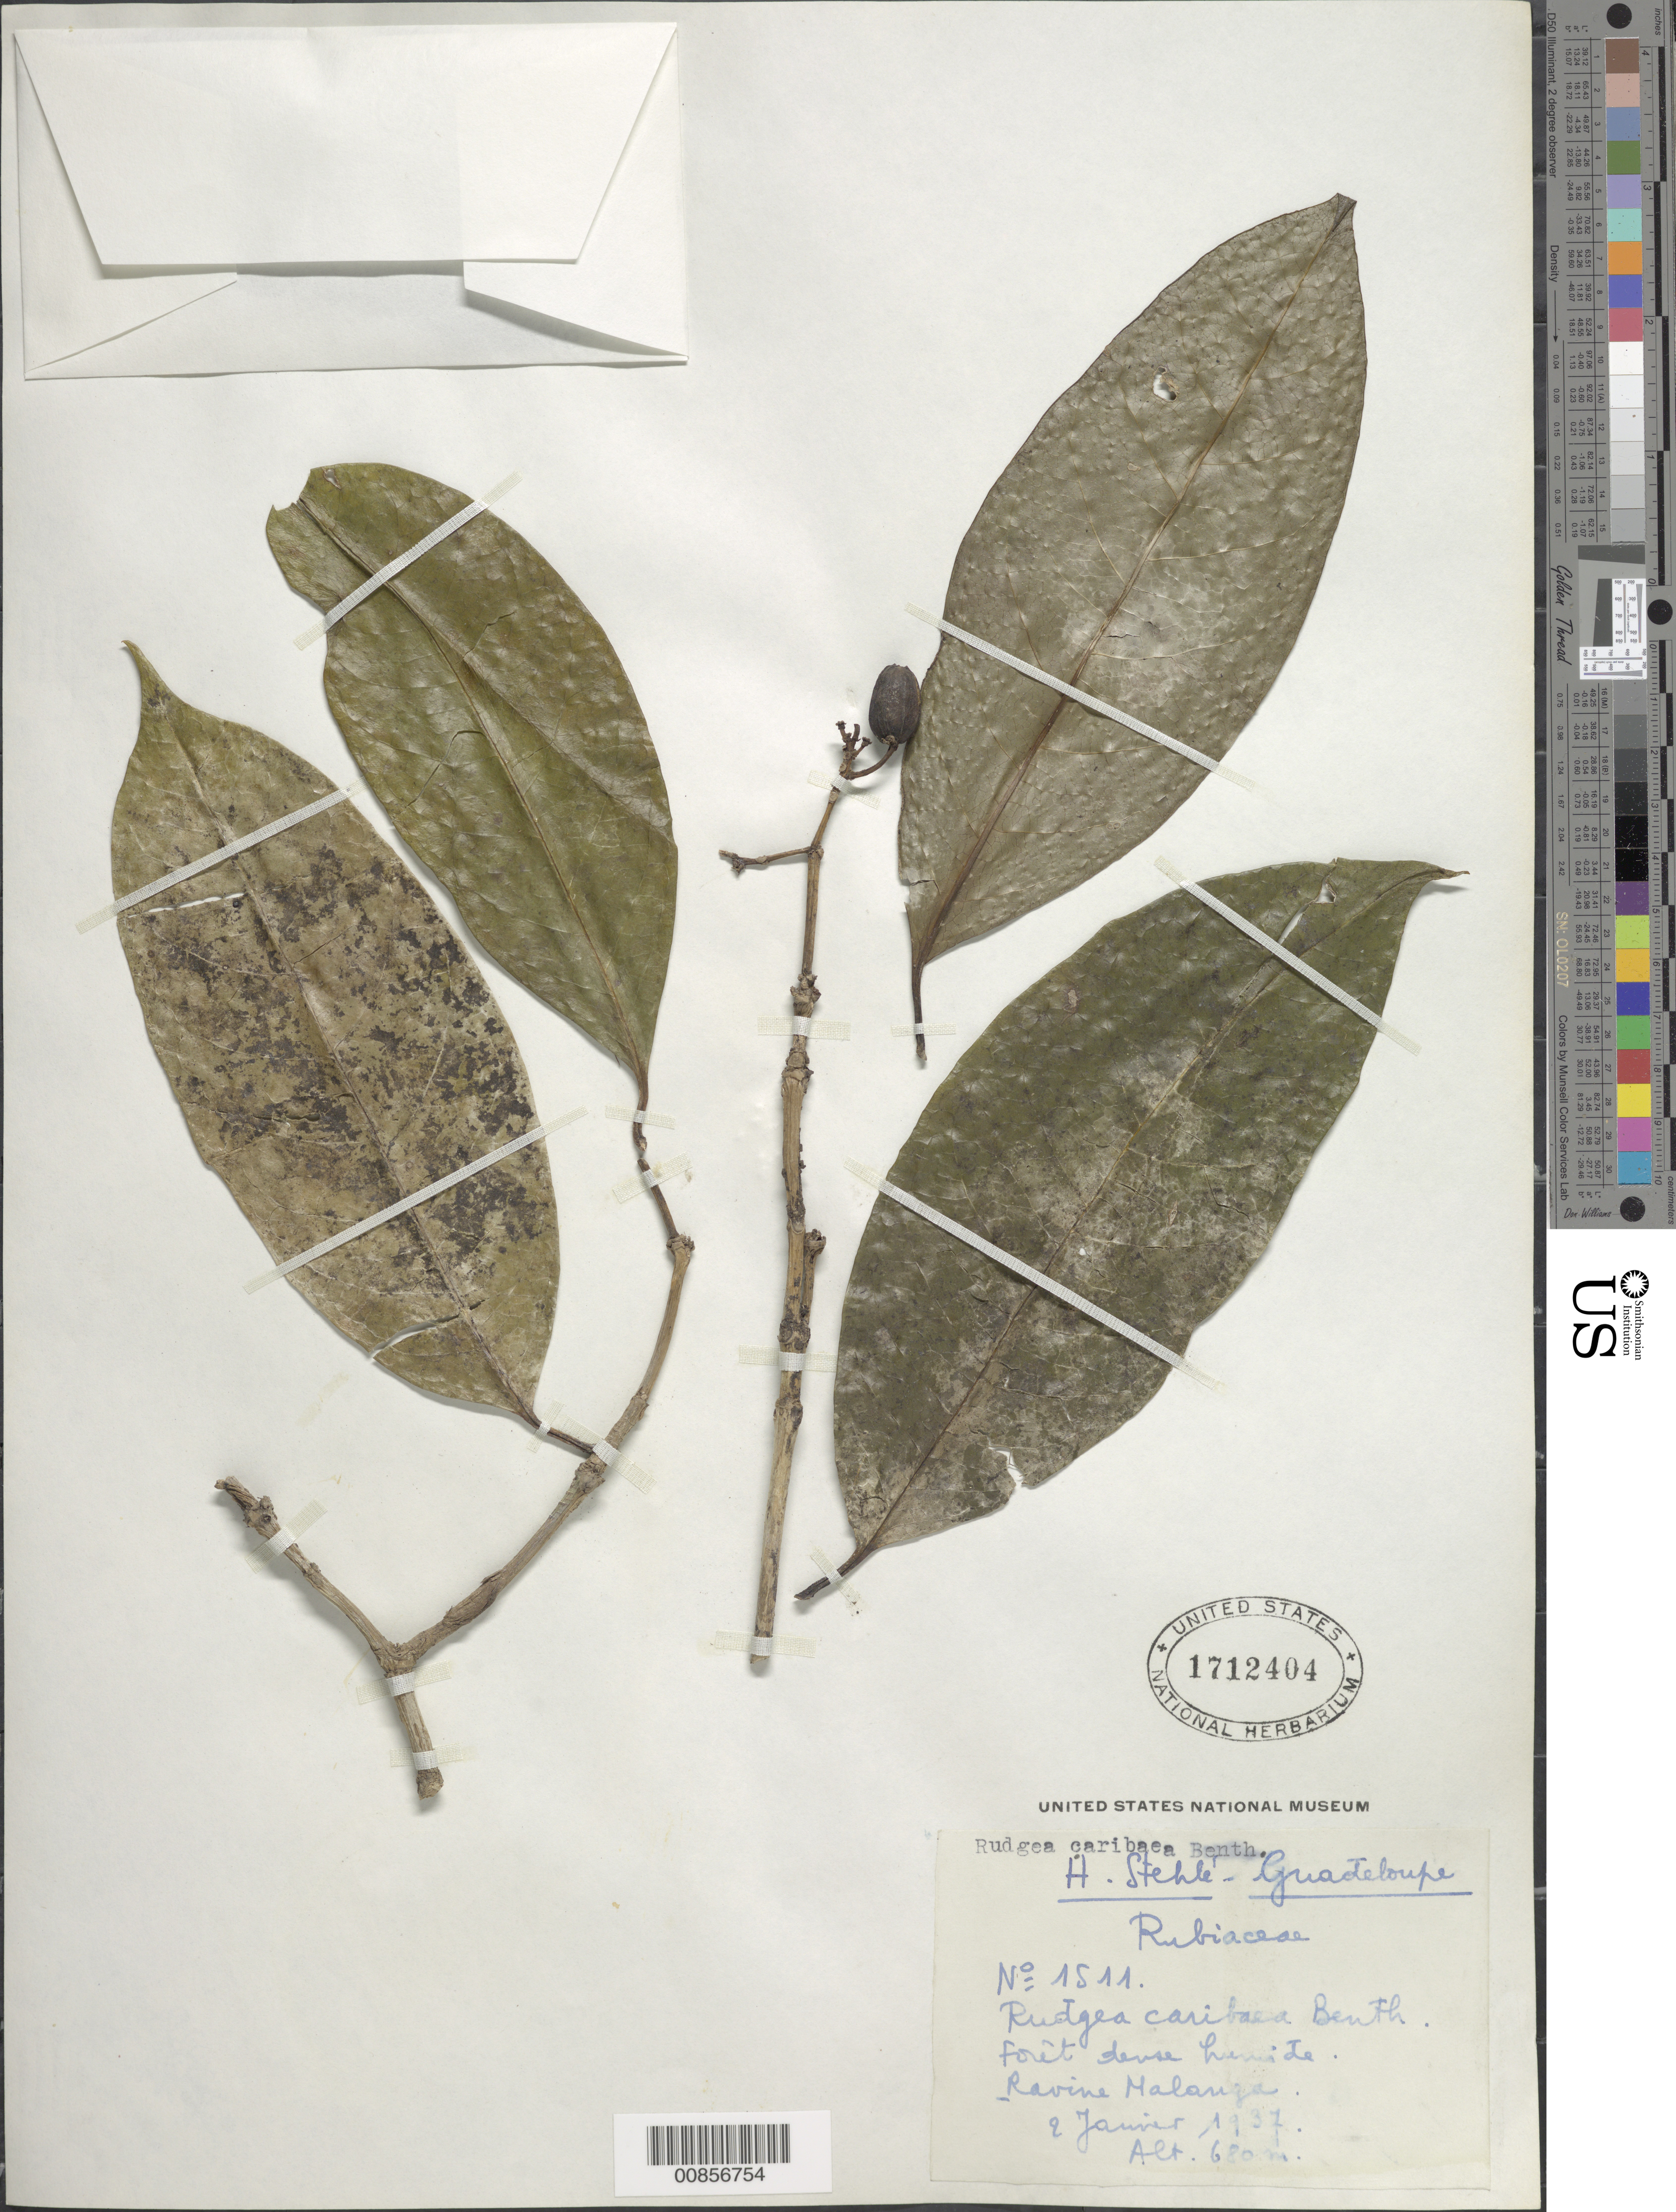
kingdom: Plantae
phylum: Tracheophyta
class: Magnoliopsida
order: Gentianales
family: Rubiaceae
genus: Rudgea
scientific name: Rudgea citrifolia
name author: (Sw.) K. Schum.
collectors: H. Stehlé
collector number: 1511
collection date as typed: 02 Jan 1937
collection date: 1937-01-02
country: Guadeloupe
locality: Ravine Malanga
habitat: Rainforest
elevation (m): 680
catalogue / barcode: US 1712404